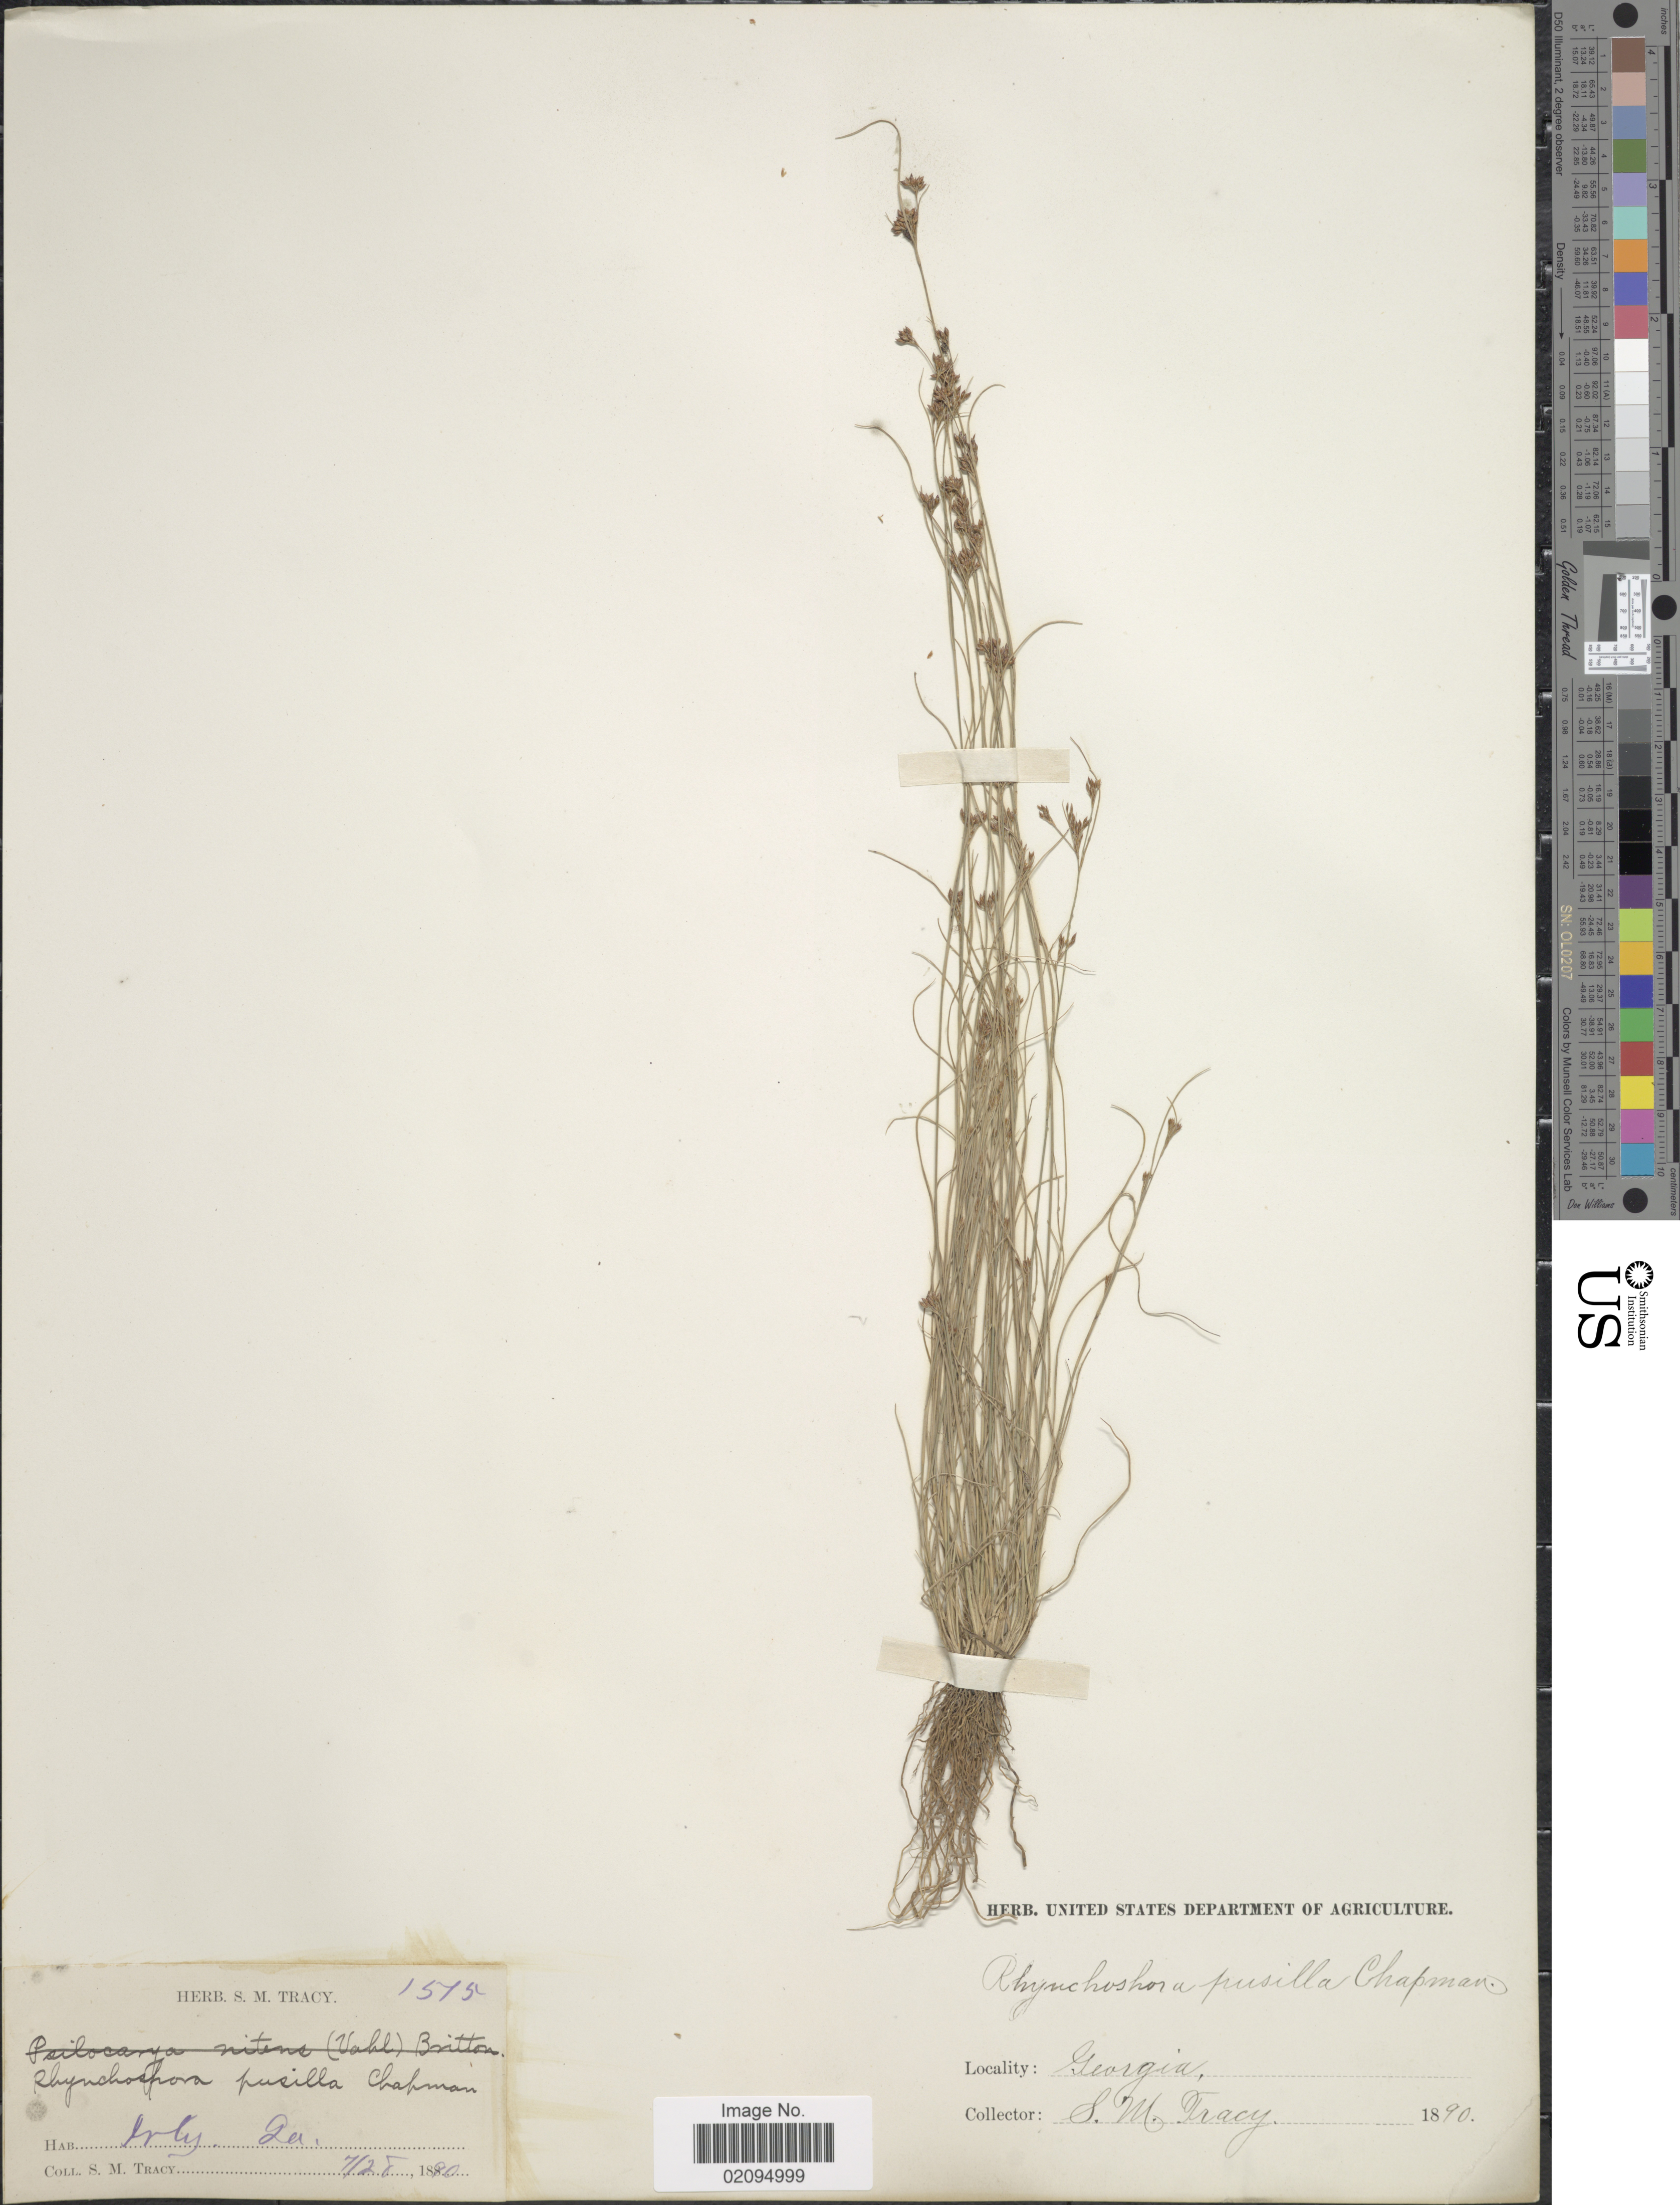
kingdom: Plantae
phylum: Tracheophyta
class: Liliopsida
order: Poales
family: Cyperaceae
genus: Rhynchospora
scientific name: Rhynchospora intermixta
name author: C. Wright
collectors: S. M. Tracy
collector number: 1575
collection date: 1890-07-28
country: United States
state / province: Georgia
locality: Irby